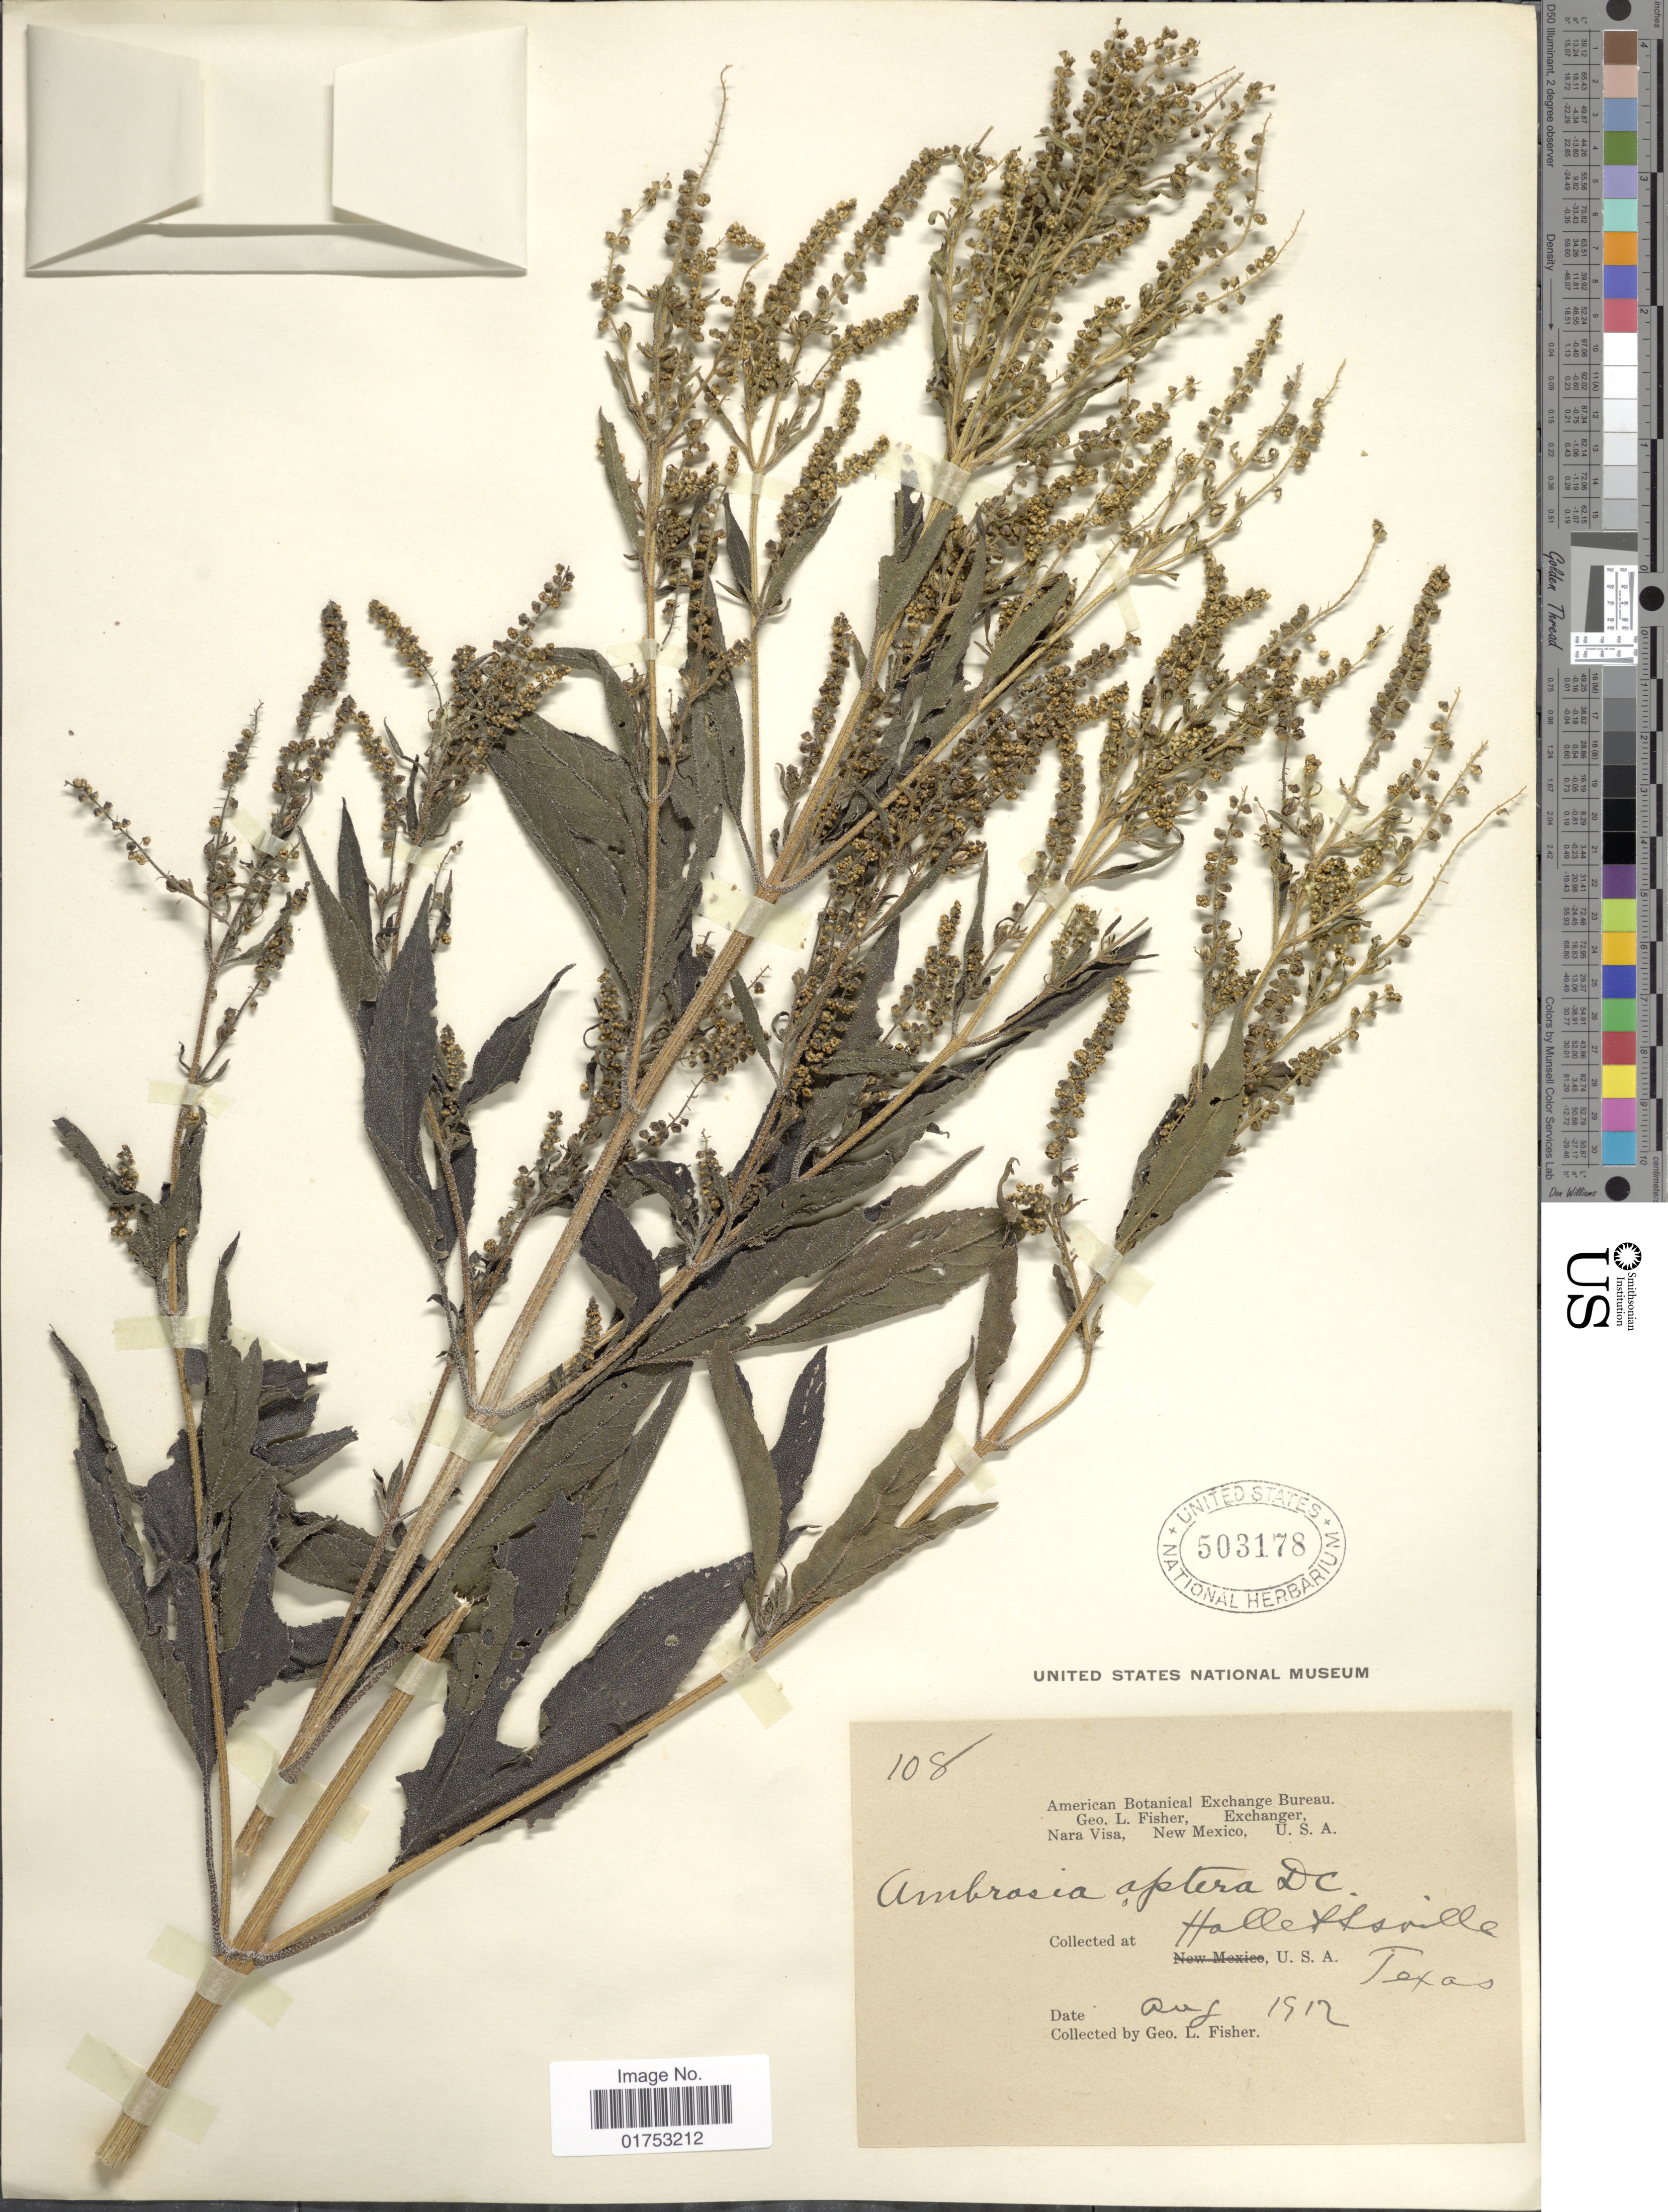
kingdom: Plantae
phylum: Tracheophyta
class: Magnoliopsida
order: Asterales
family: Asteraceae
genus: Ambrosia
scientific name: Ambrosia aptera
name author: (DC.) DC.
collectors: G. L. Fisher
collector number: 108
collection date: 1912-08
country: United States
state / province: Texas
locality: Hallettsville, U.S.A.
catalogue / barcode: US 503178